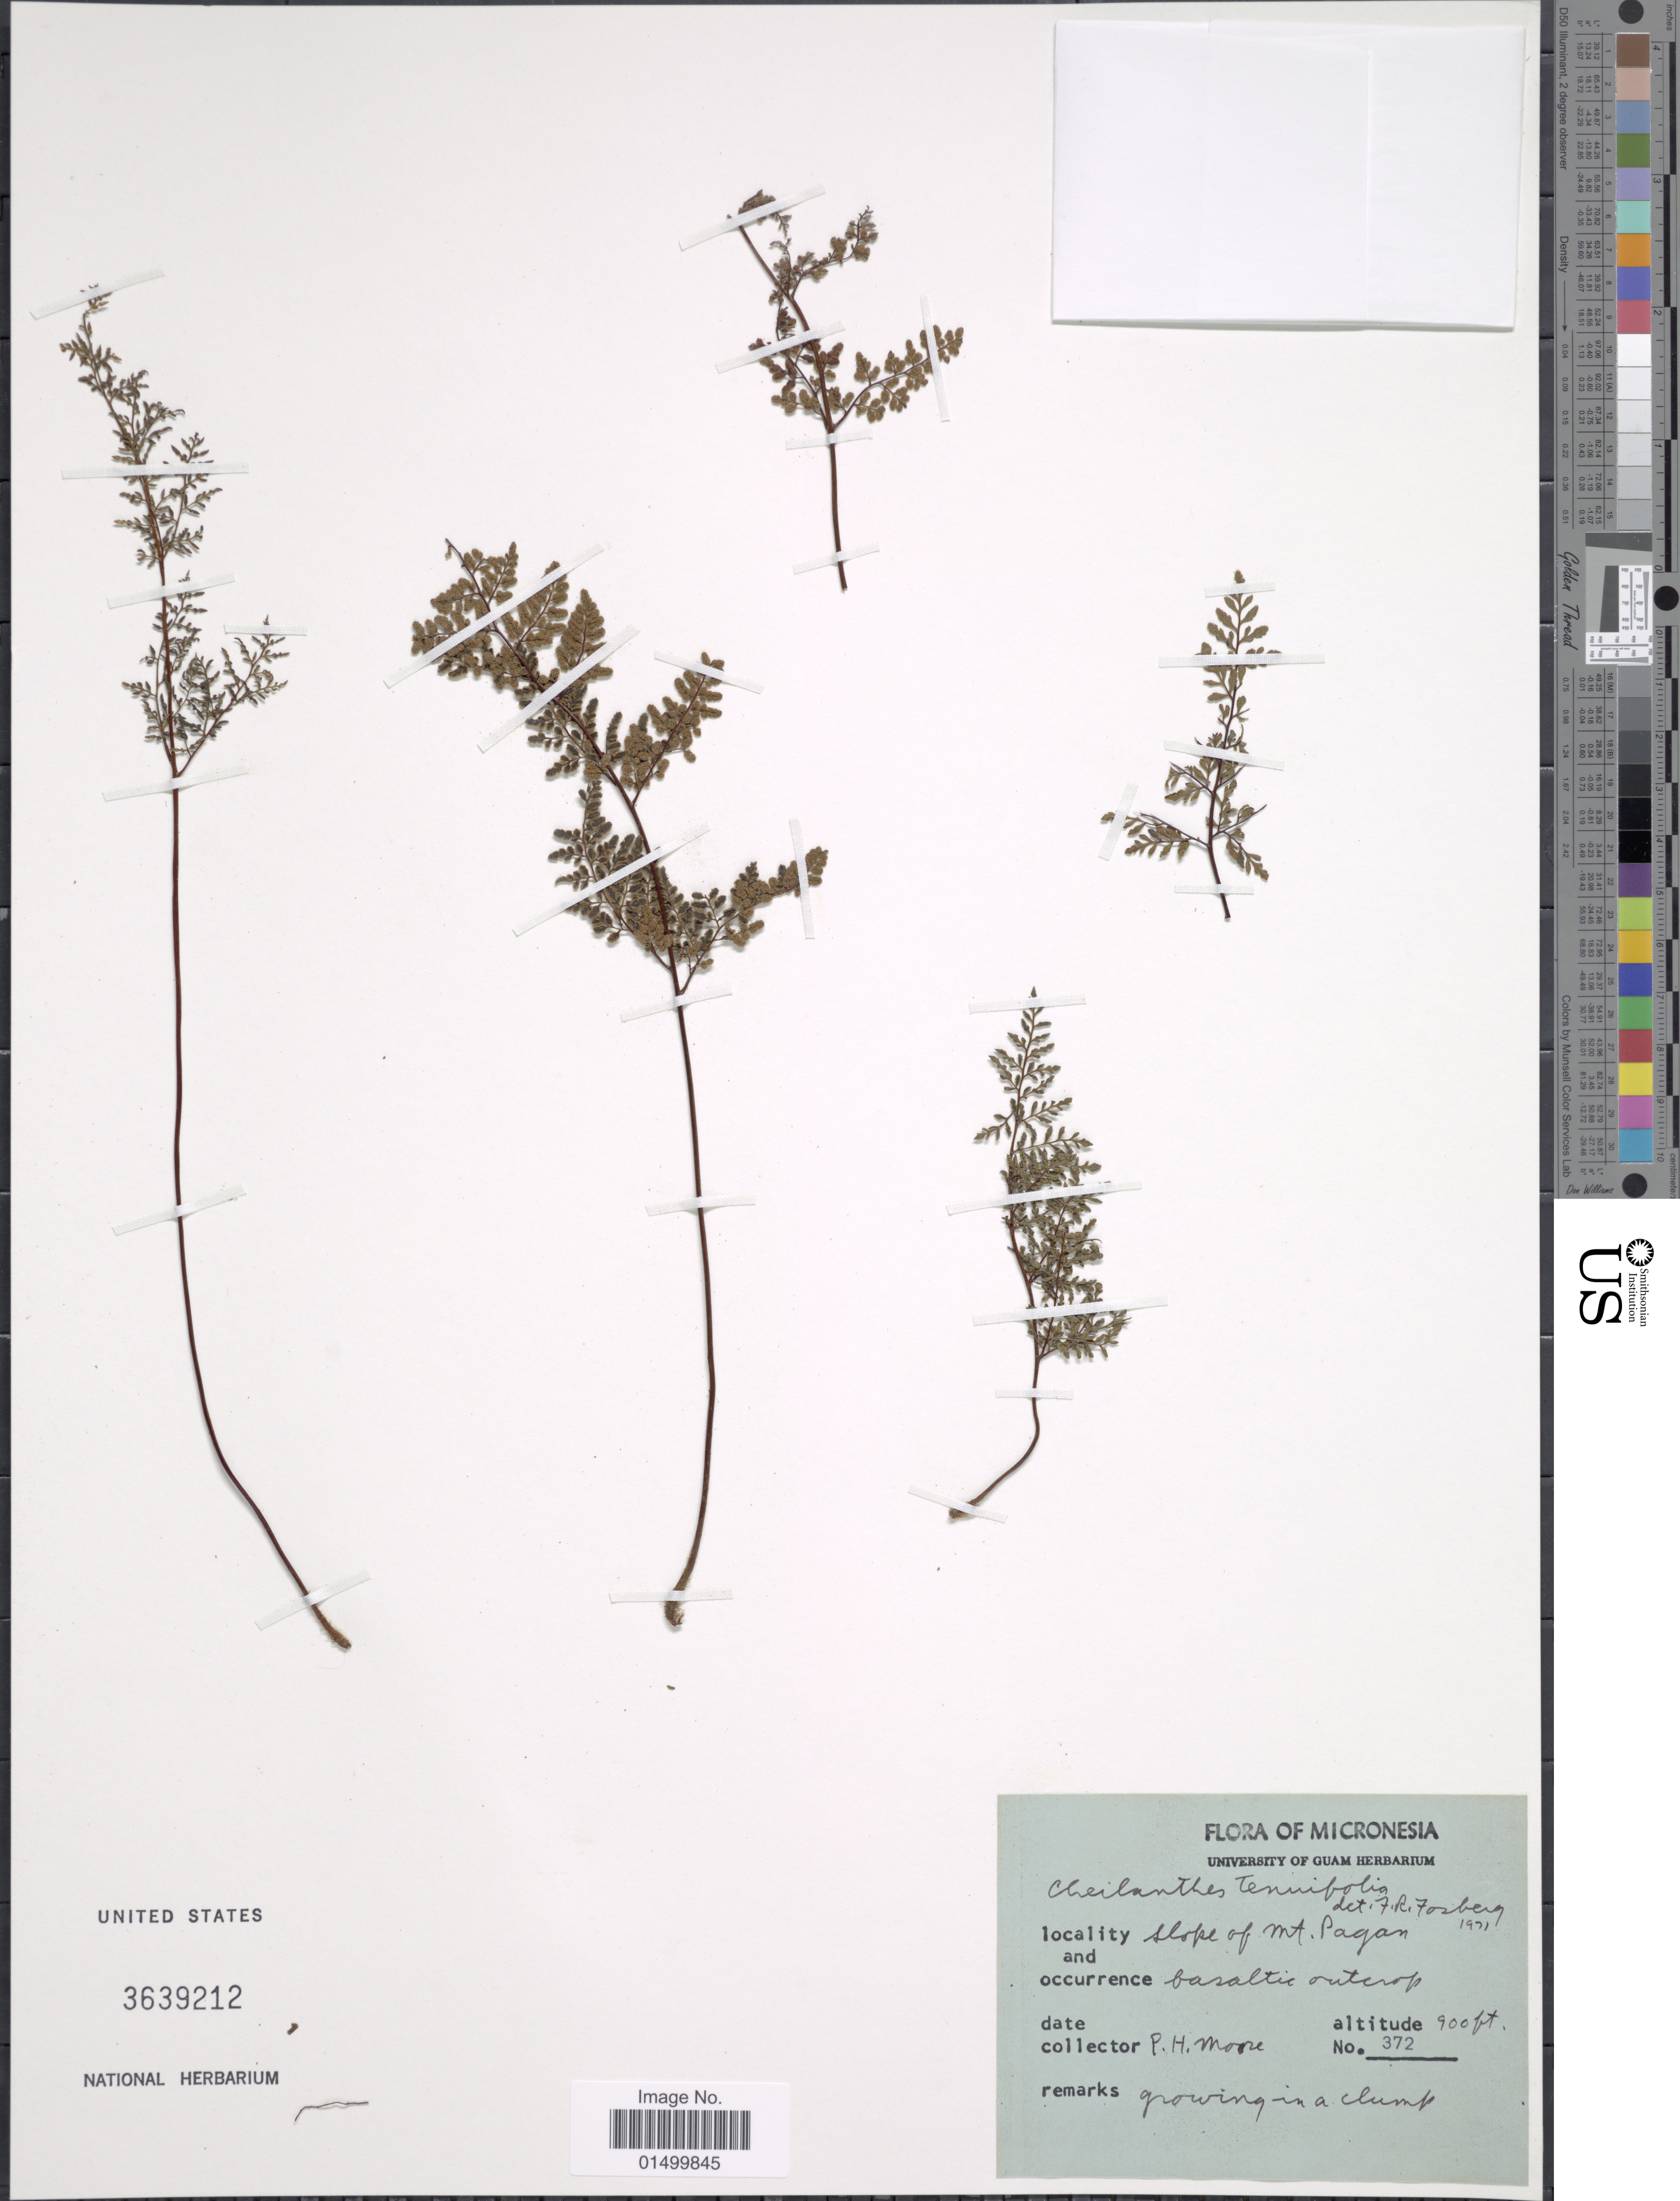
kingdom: Plantae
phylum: Tracheophyta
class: Polypodiopsida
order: Polypodiales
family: Pteridaceae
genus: Cheilanthes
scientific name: Cheilanthes tenuifolia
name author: (Burm. f.) Sw.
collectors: P. H. Moore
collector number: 372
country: Micronesia, Federated States of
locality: Slope of Mt. Pagan [interpreted]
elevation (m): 274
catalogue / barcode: US 3639212